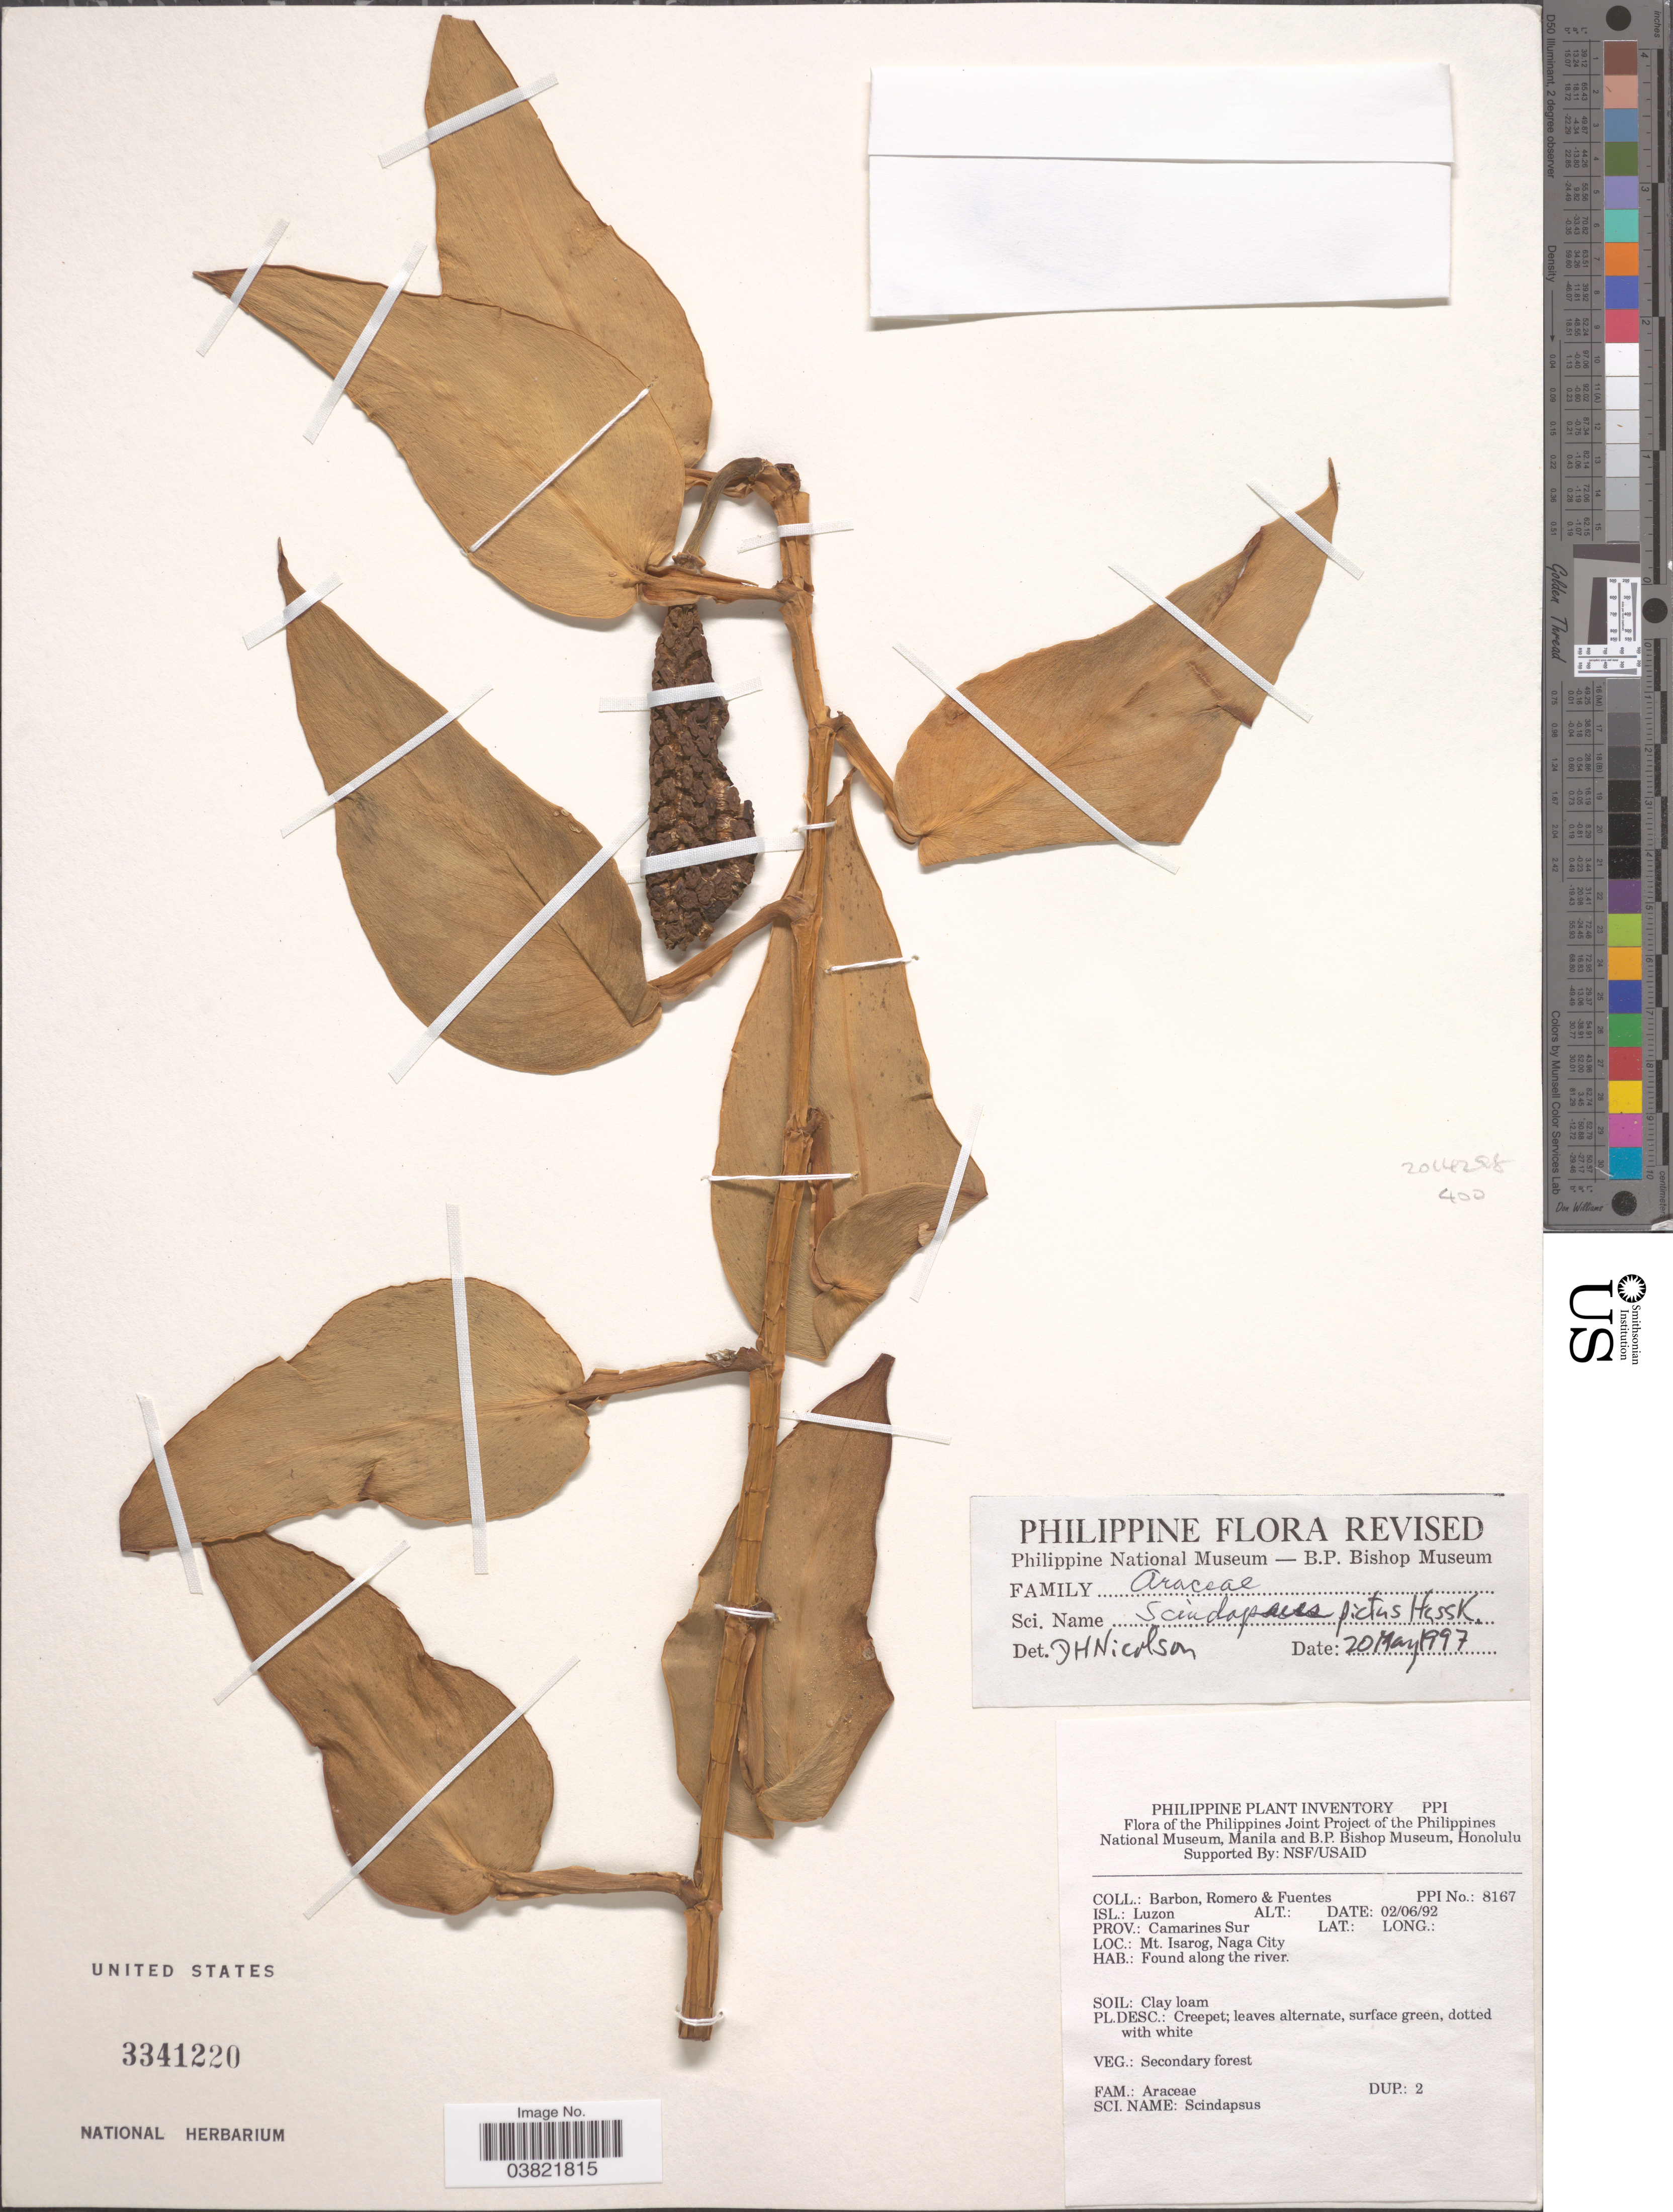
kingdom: Plantae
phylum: Tracheophyta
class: Liliopsida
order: Alismatales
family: Araceae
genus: Scindapsus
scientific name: Scindapsus pictus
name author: Hassk.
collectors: Barbon, -. Romero & -. Fuentes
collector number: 8167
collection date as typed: Transcribed d/m/y: 2/6/92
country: Philippines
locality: Isl.: Luzon Prov.: Camarines Sur Mt. Isarog, Naga City.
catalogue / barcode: US 3341220